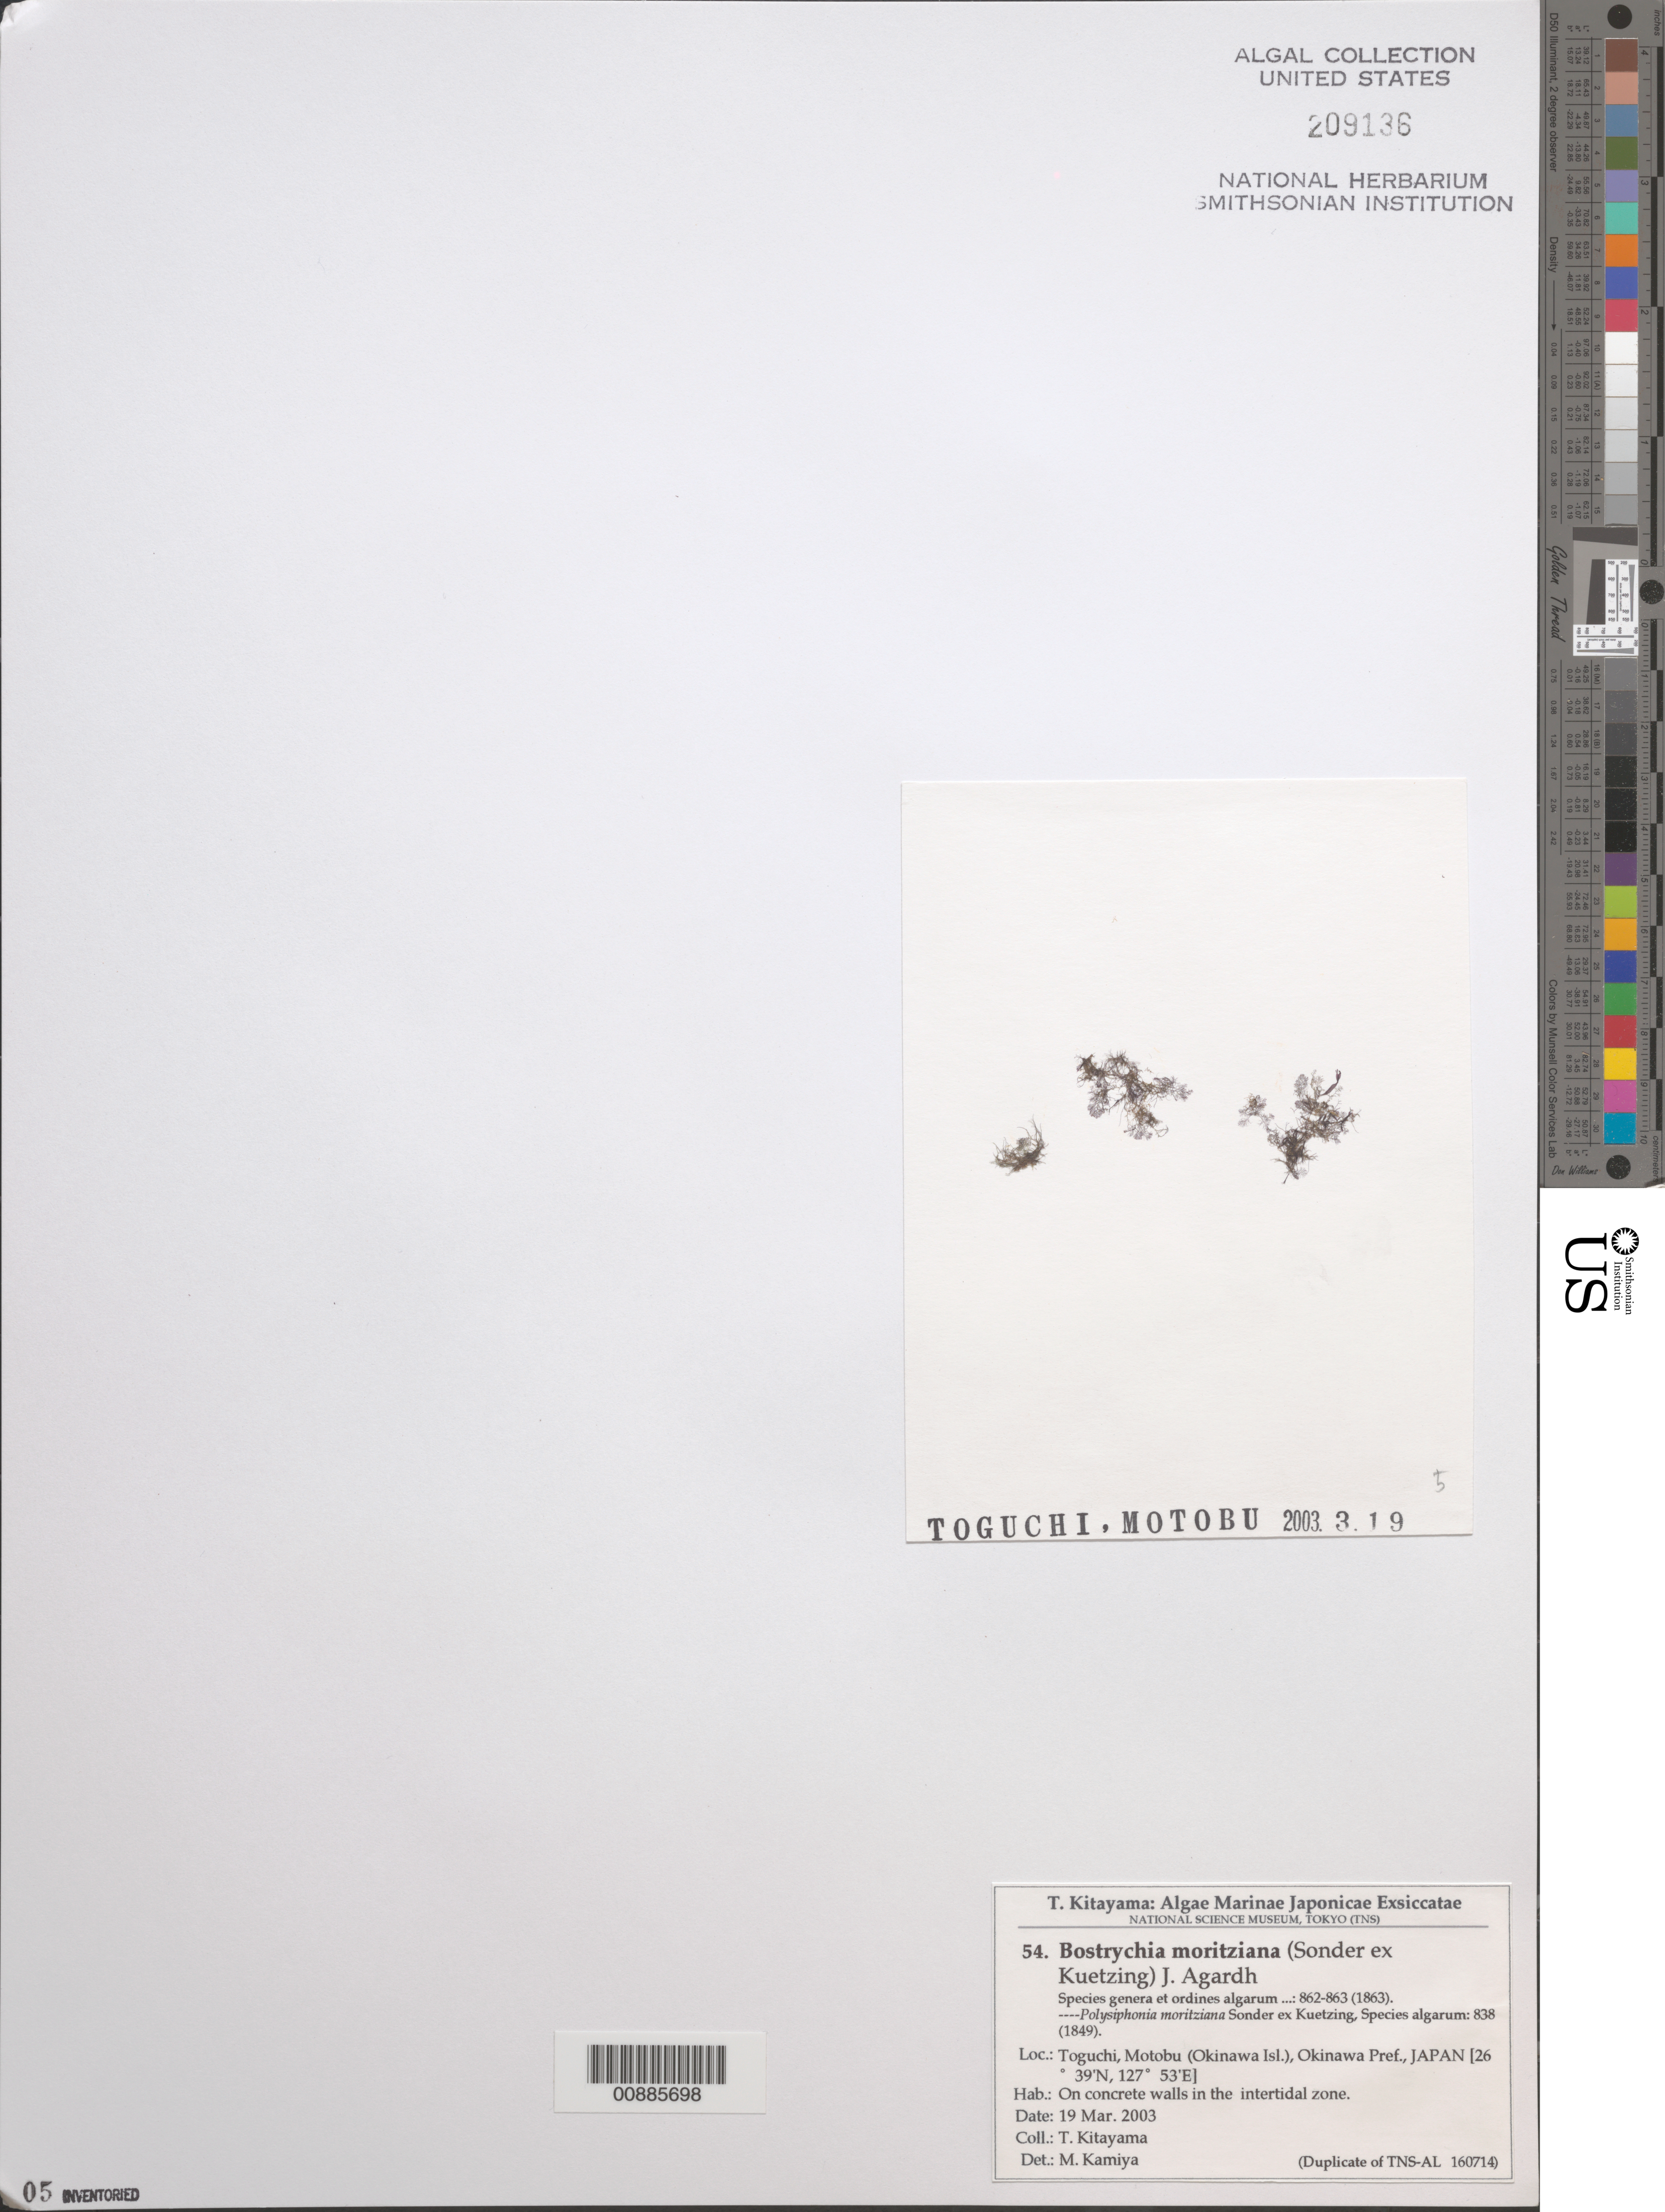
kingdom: Plantae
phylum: Rhodophyta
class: Florideophyceae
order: Ceramiales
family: Rhodomelaceae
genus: Bostrychia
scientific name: Bostrychia moritziana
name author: (Sond. & Kütz.) J. Agardh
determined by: Kamiya, M.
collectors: T. Kitayama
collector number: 54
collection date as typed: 19 Mar 2003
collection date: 2003-03-19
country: Japan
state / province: Okinawa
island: Okinawa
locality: Toguchi, Motobu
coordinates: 26 39' N, 127 53' E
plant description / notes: Kitayama, T., Algae Marinae Japonicae Exsiccatae, Fasc. III (Nos. 51-75)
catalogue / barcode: US 209136